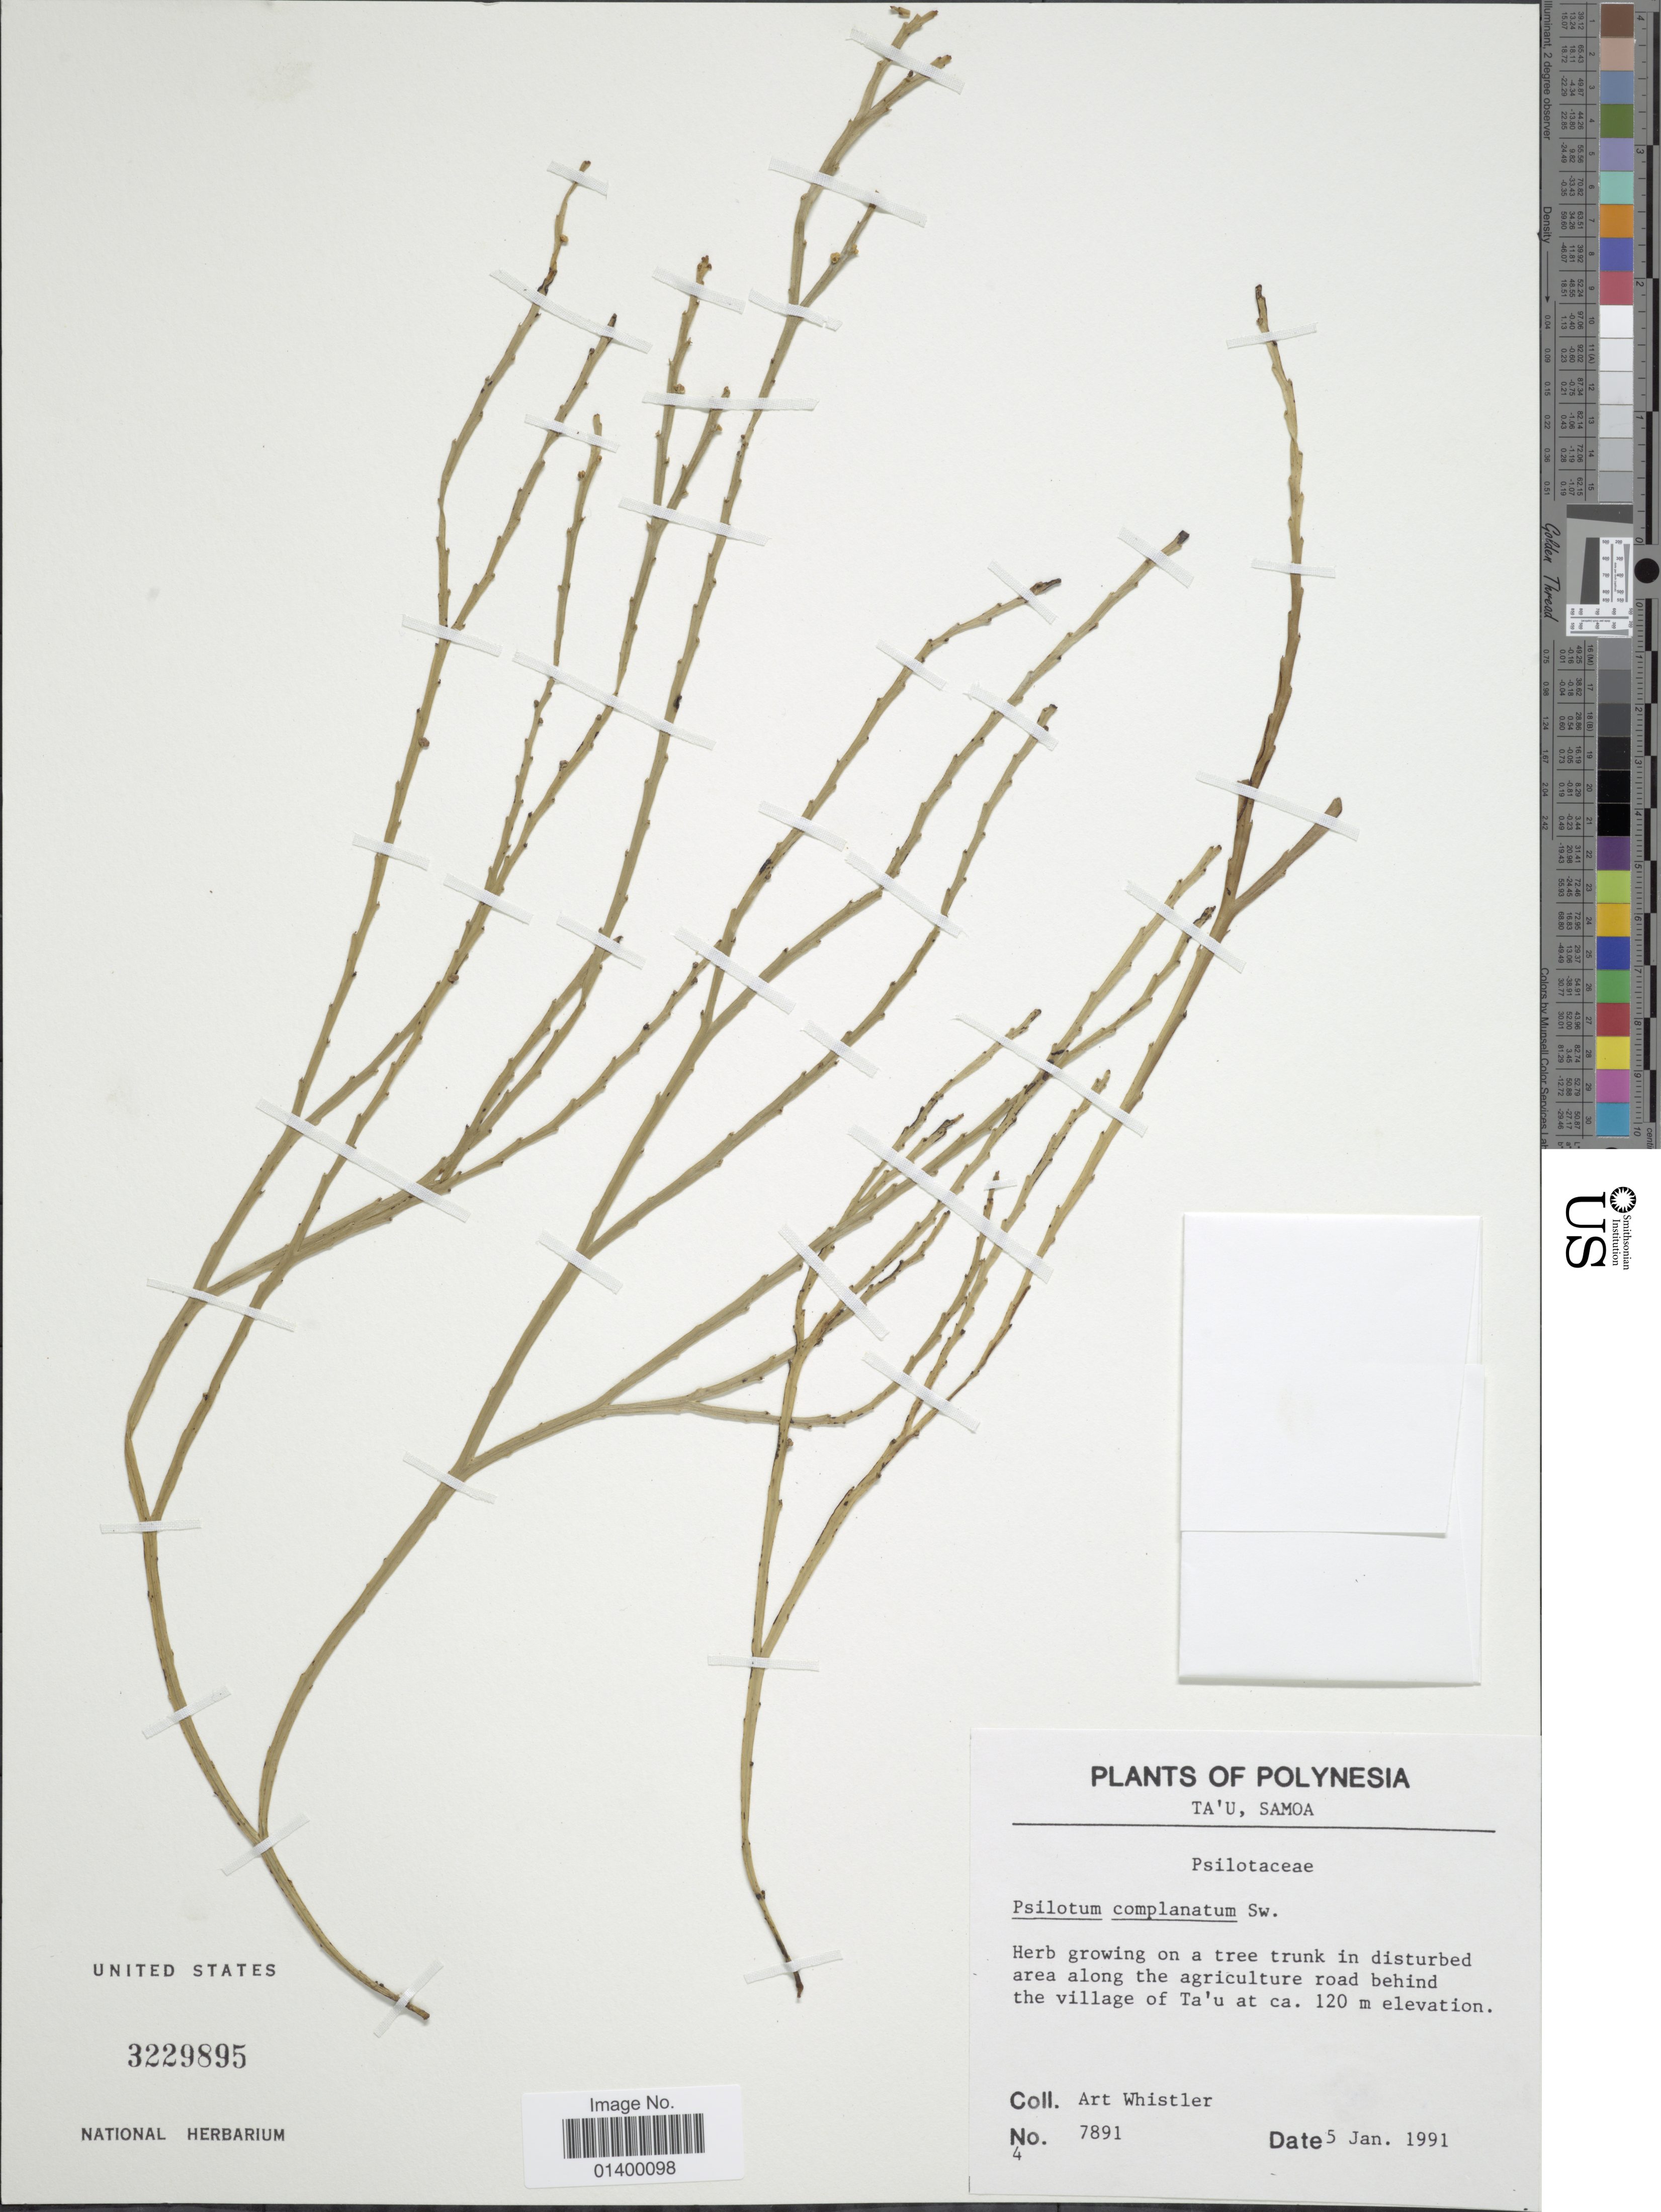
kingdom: Plantae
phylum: Tracheophyta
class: Polypodiopsida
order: Psilotales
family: Psilotaceae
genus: Psilotum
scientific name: Psilotum complanatum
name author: Sw.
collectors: A. Whistler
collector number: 7891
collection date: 1991-01-05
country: American Samoa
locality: Ta'u, Samoa, in disturbed area along the agriculture road behind the village of Ta'u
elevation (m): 120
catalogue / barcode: US 3229895